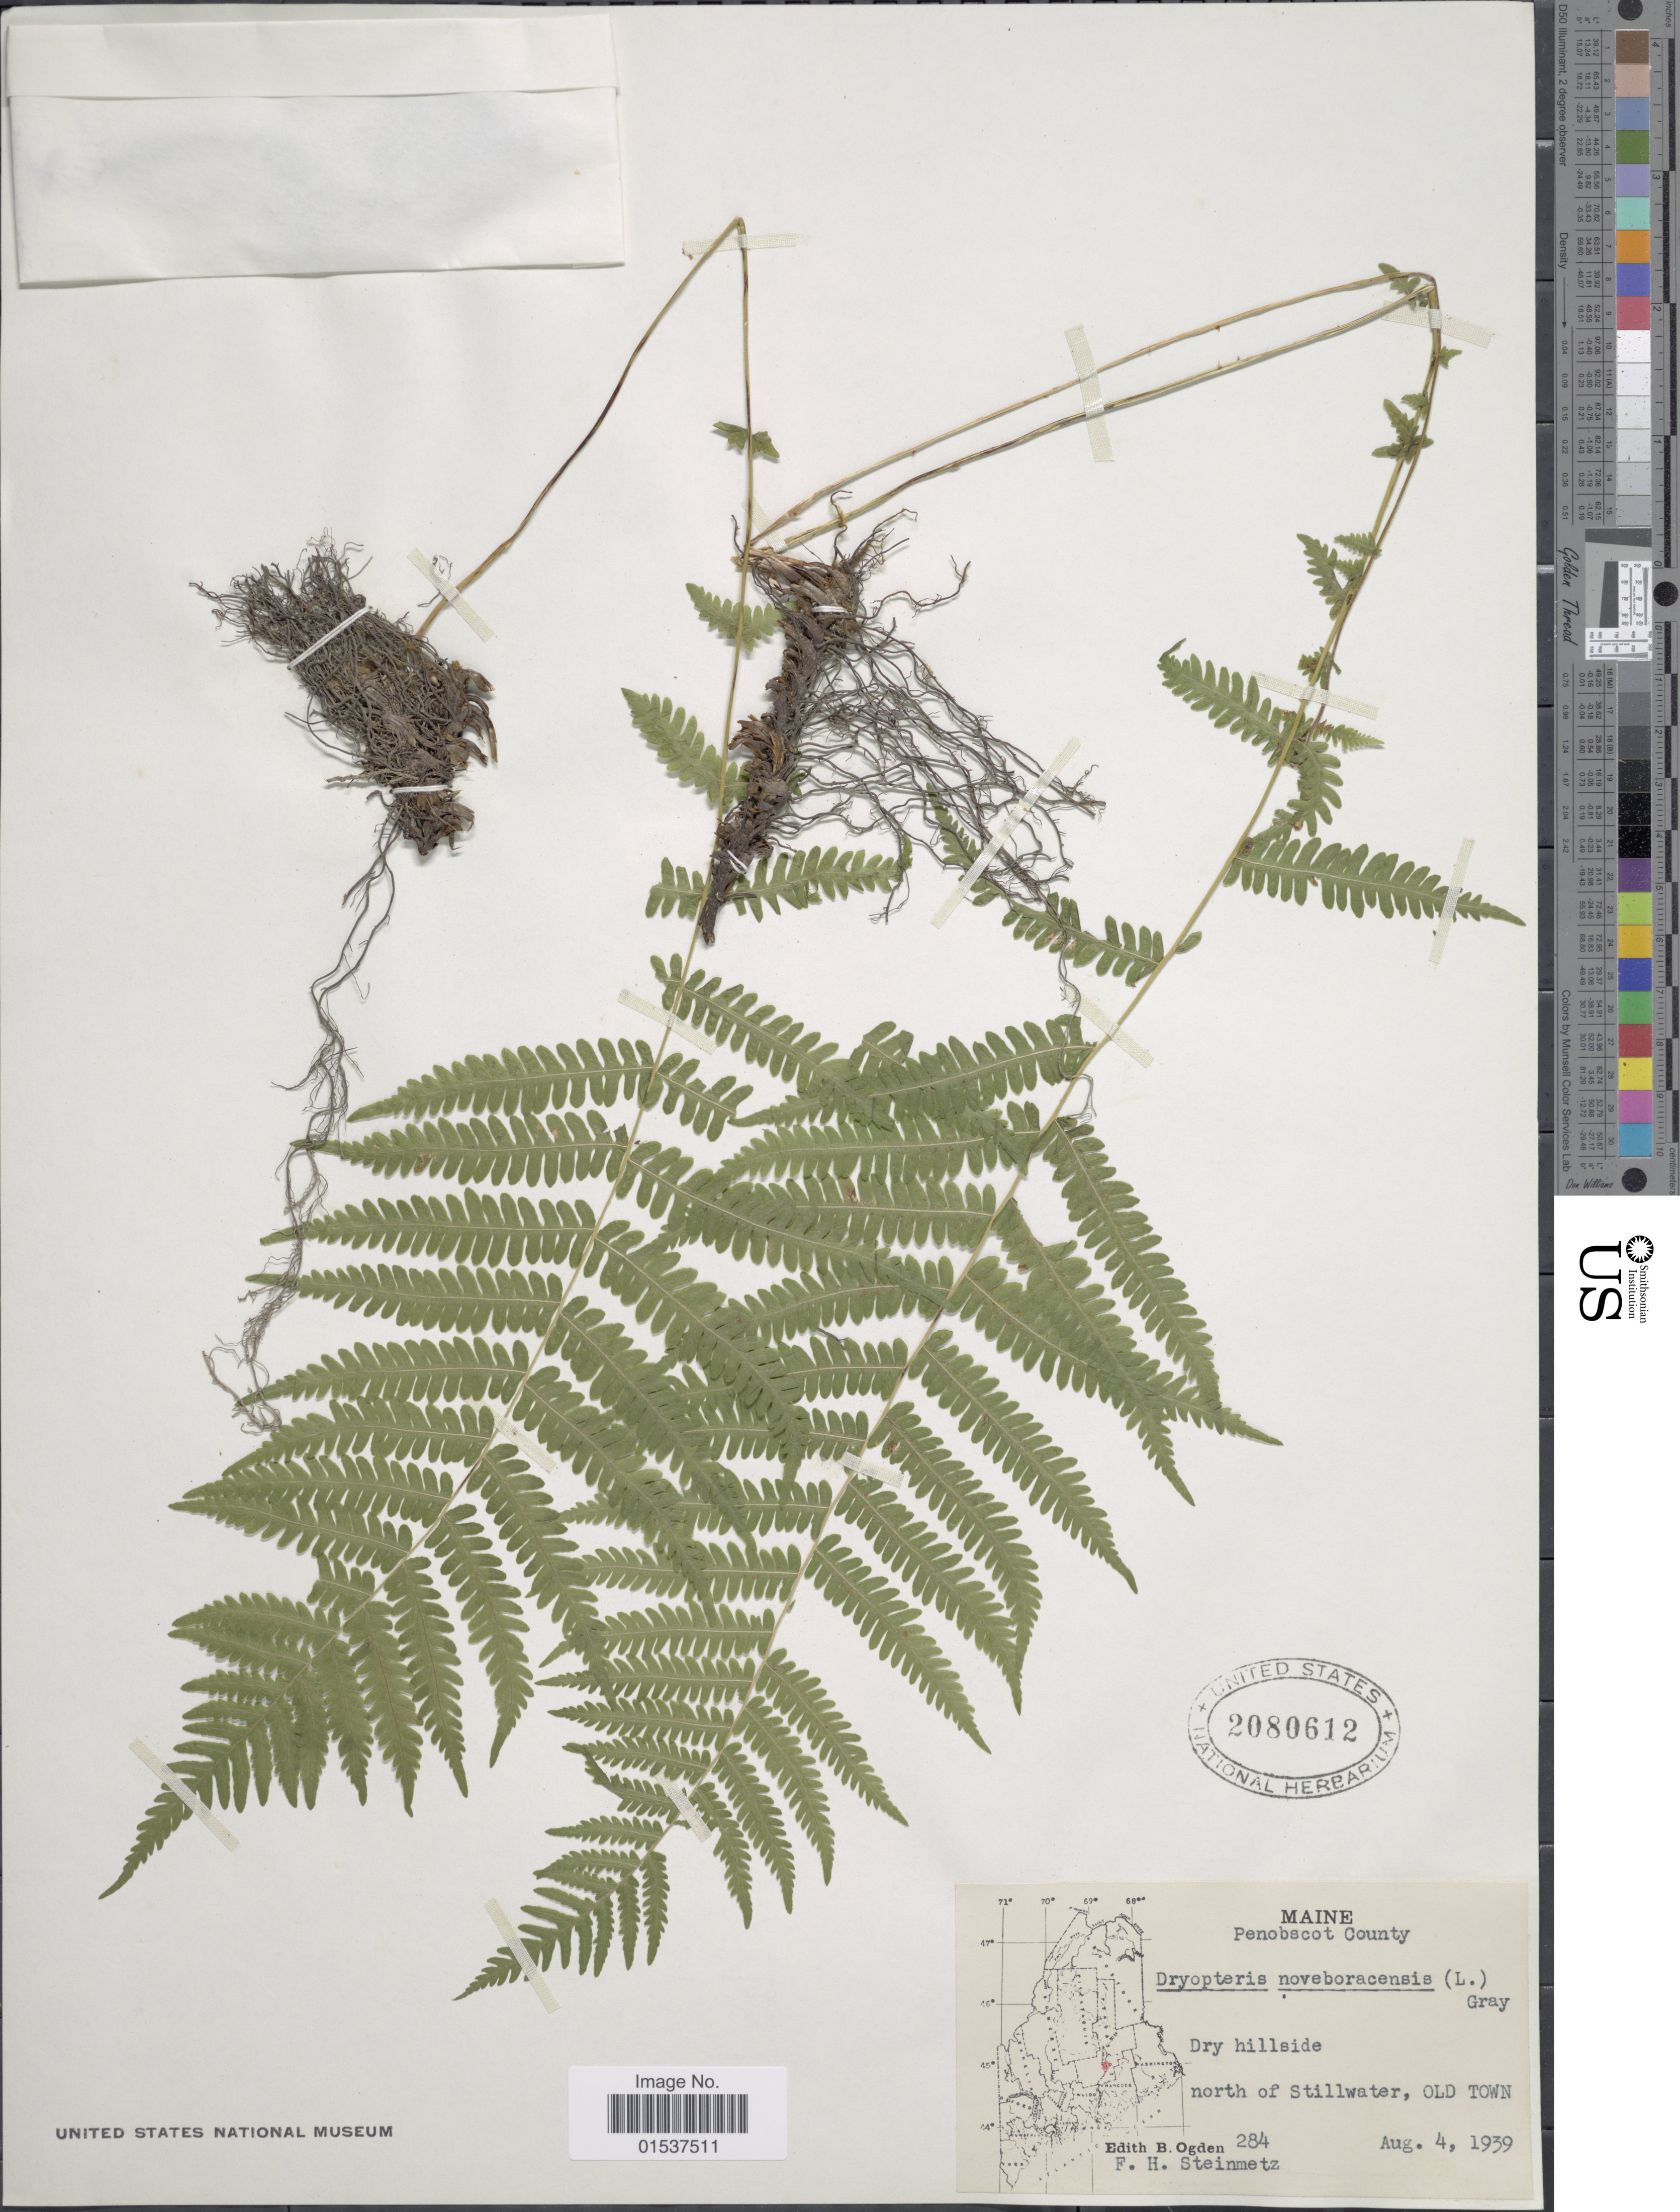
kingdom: Plantae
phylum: Tracheophyta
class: Polypodiopsida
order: Polypodiales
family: Thelypteridaceae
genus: Parathelypteris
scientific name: Parathelypteris noveboracensis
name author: (L.) Ching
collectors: E. Ogden & F. H. Steinmetz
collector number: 284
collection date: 1939-08-04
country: United States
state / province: Maine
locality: Penobscot County. Dry hillside, north of Stillwater, Old Town.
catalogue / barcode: US 2080612